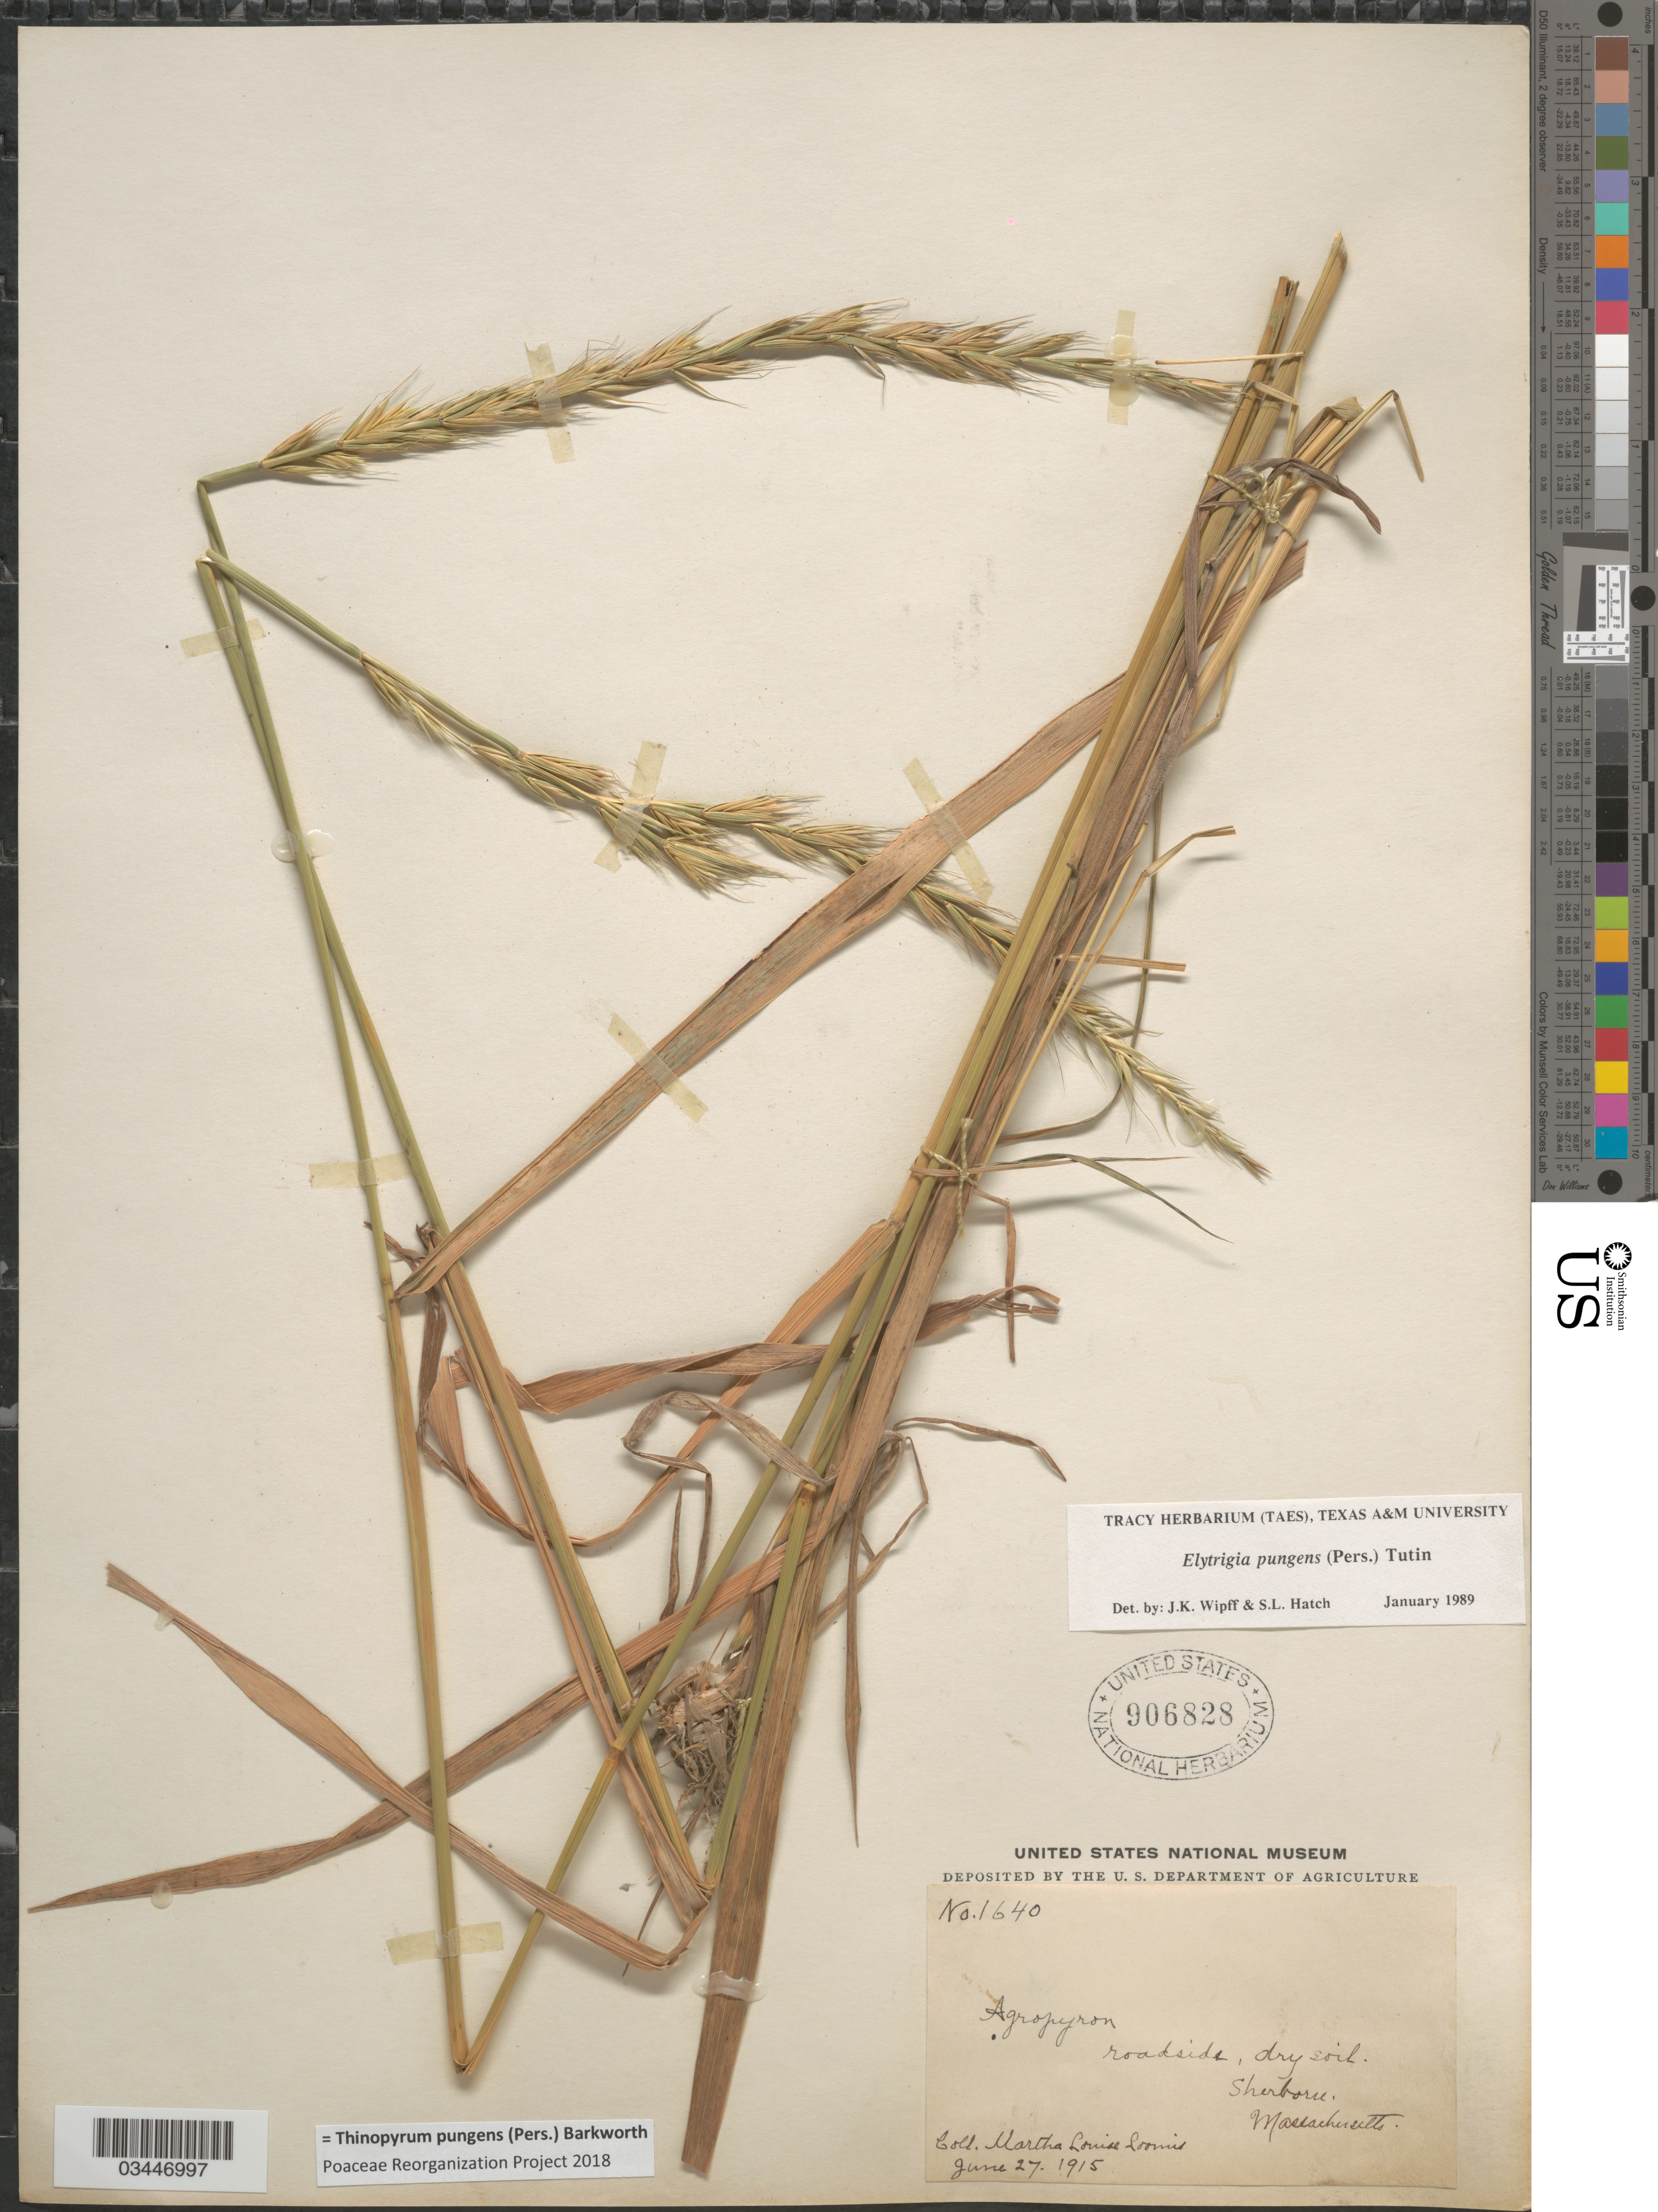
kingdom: Plantae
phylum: Tracheophyta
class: Liliopsida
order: Poales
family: Poaceae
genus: Thinopyrum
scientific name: Thinopyrum pungens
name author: (Pers.) Barkworth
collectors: M. L. Loomis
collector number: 1640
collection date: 1915-06-27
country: United States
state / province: Massachusetts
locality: Roadside, dry soil. Sherborn.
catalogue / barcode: US 906828